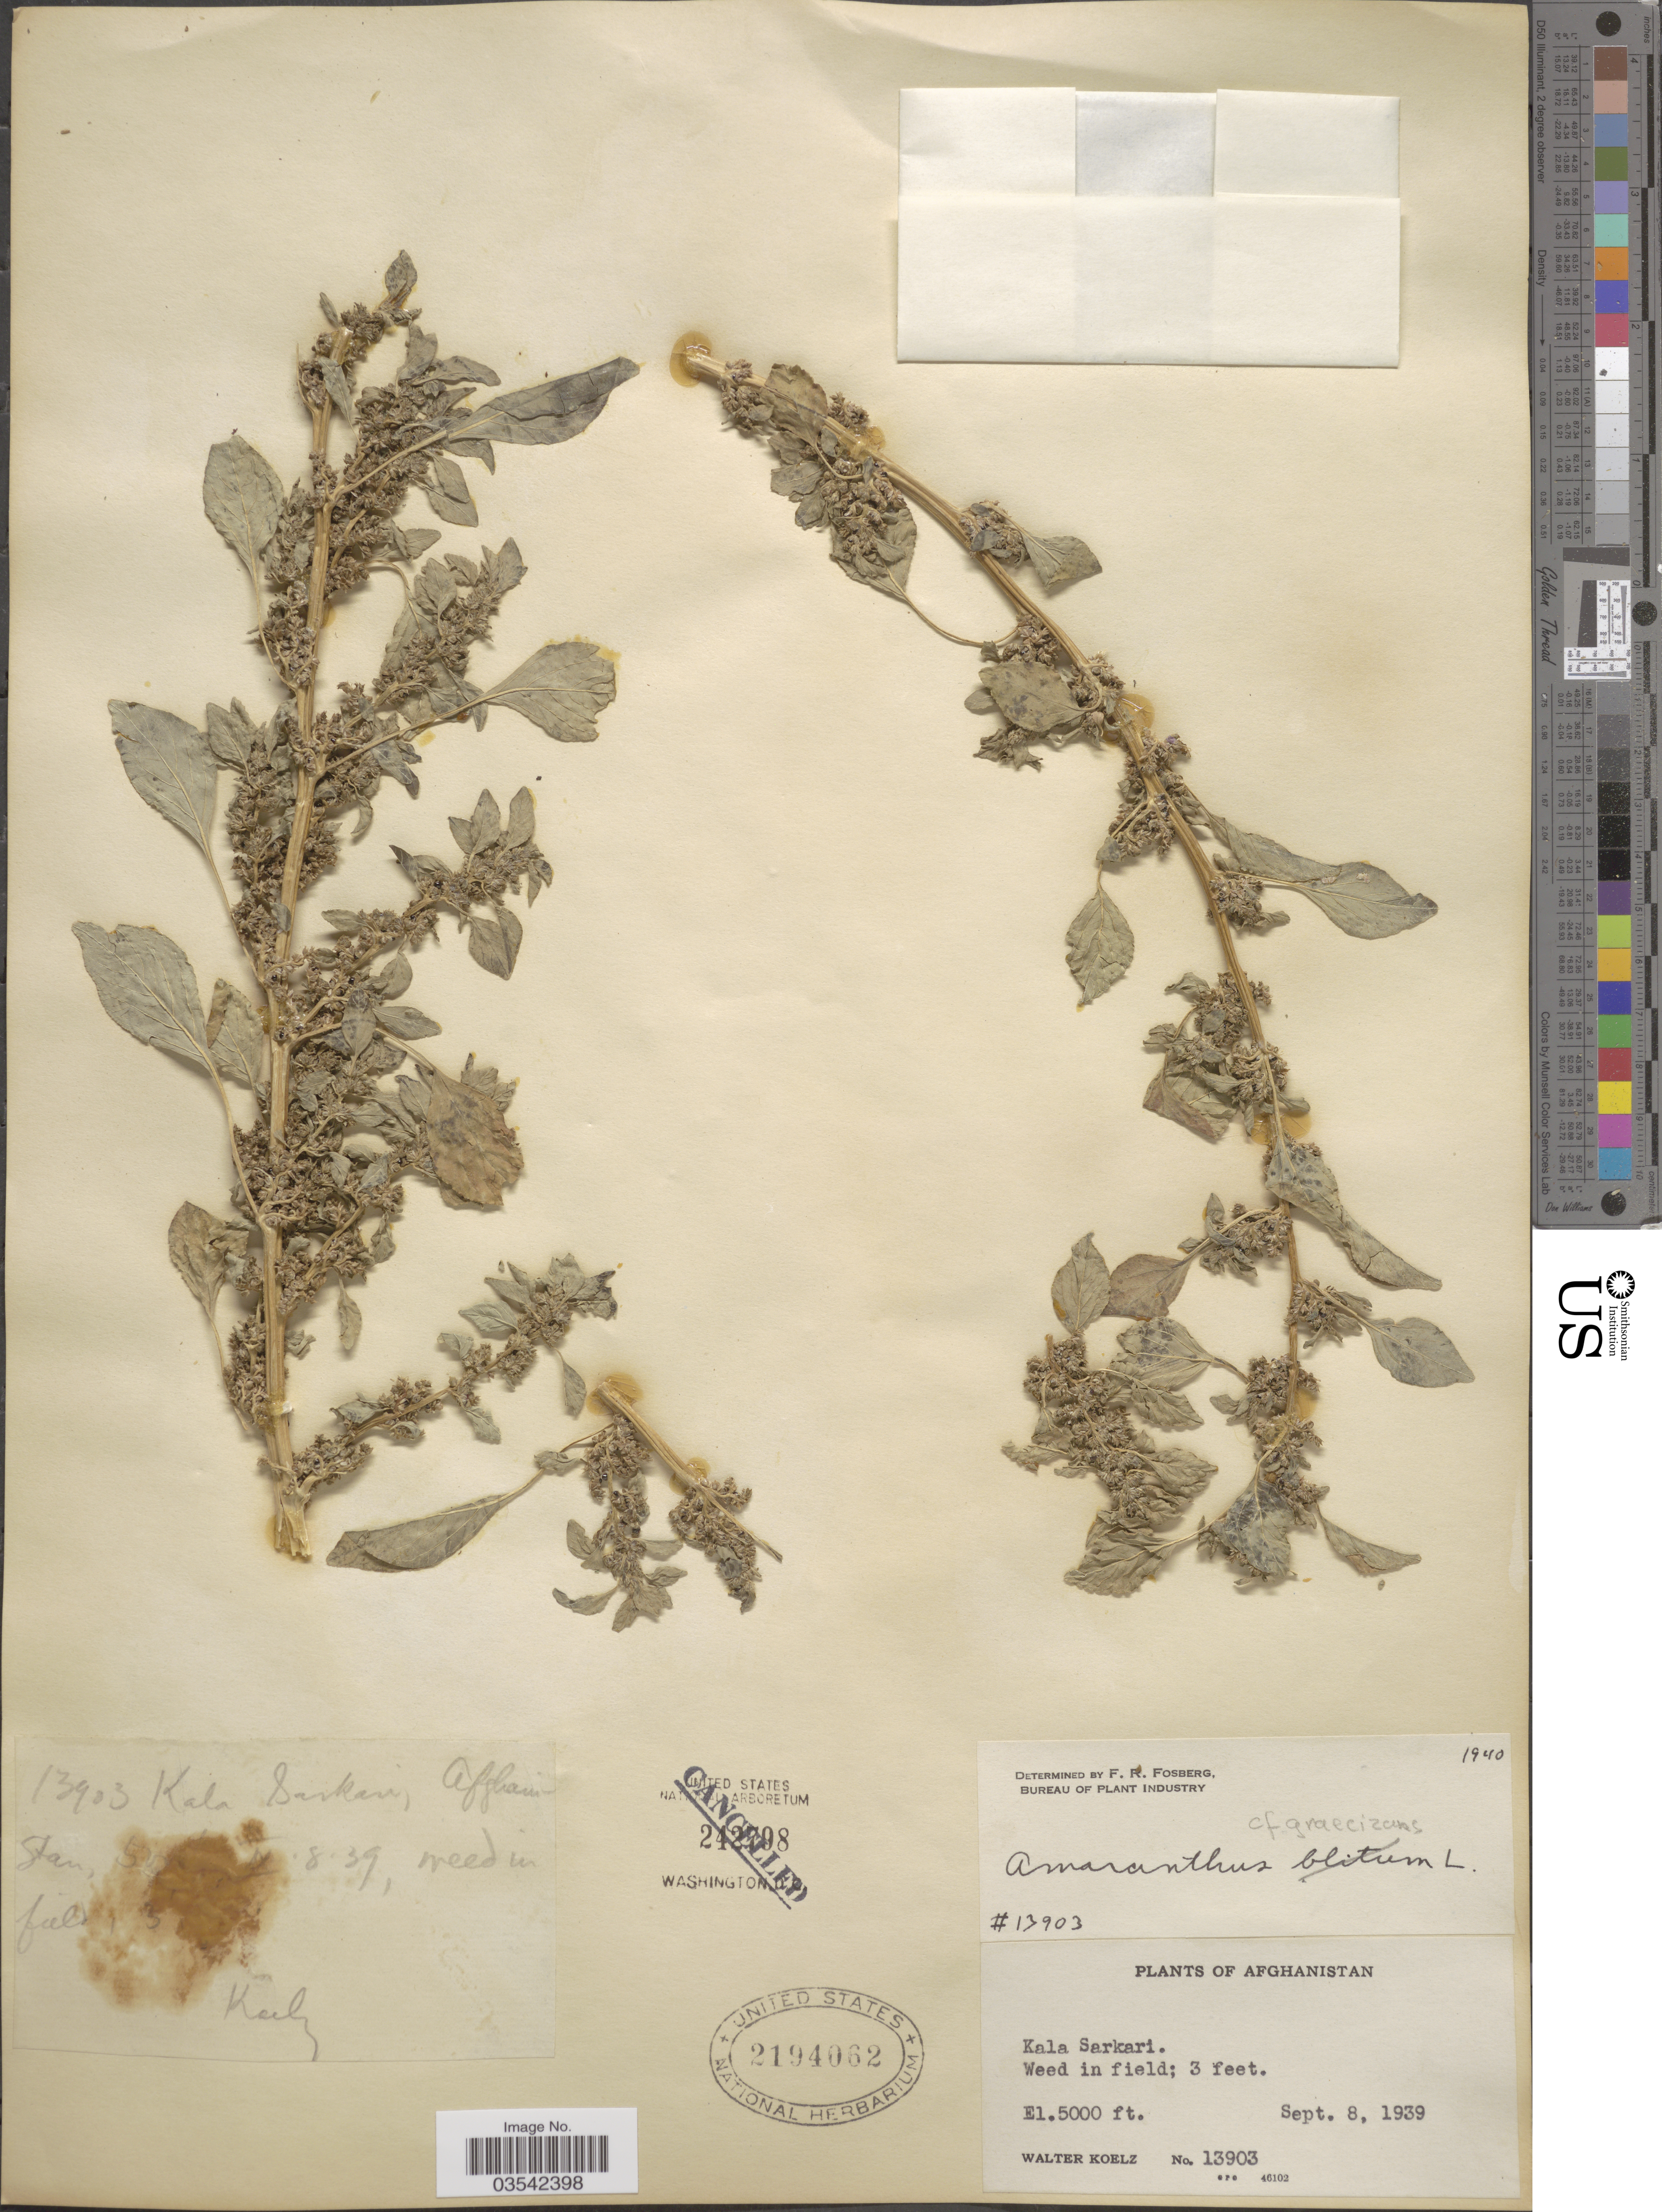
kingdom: Plantae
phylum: Tracheophyta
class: Magnoliopsida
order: Caryophyllales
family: Amaranthaceae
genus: Amaranthus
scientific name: Amaranthus graecizans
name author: L.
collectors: W. N. Koelz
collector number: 13903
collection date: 1939-09-08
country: Afghanistan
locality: Kala Sarkari.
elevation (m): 1524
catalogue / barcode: US 2194062